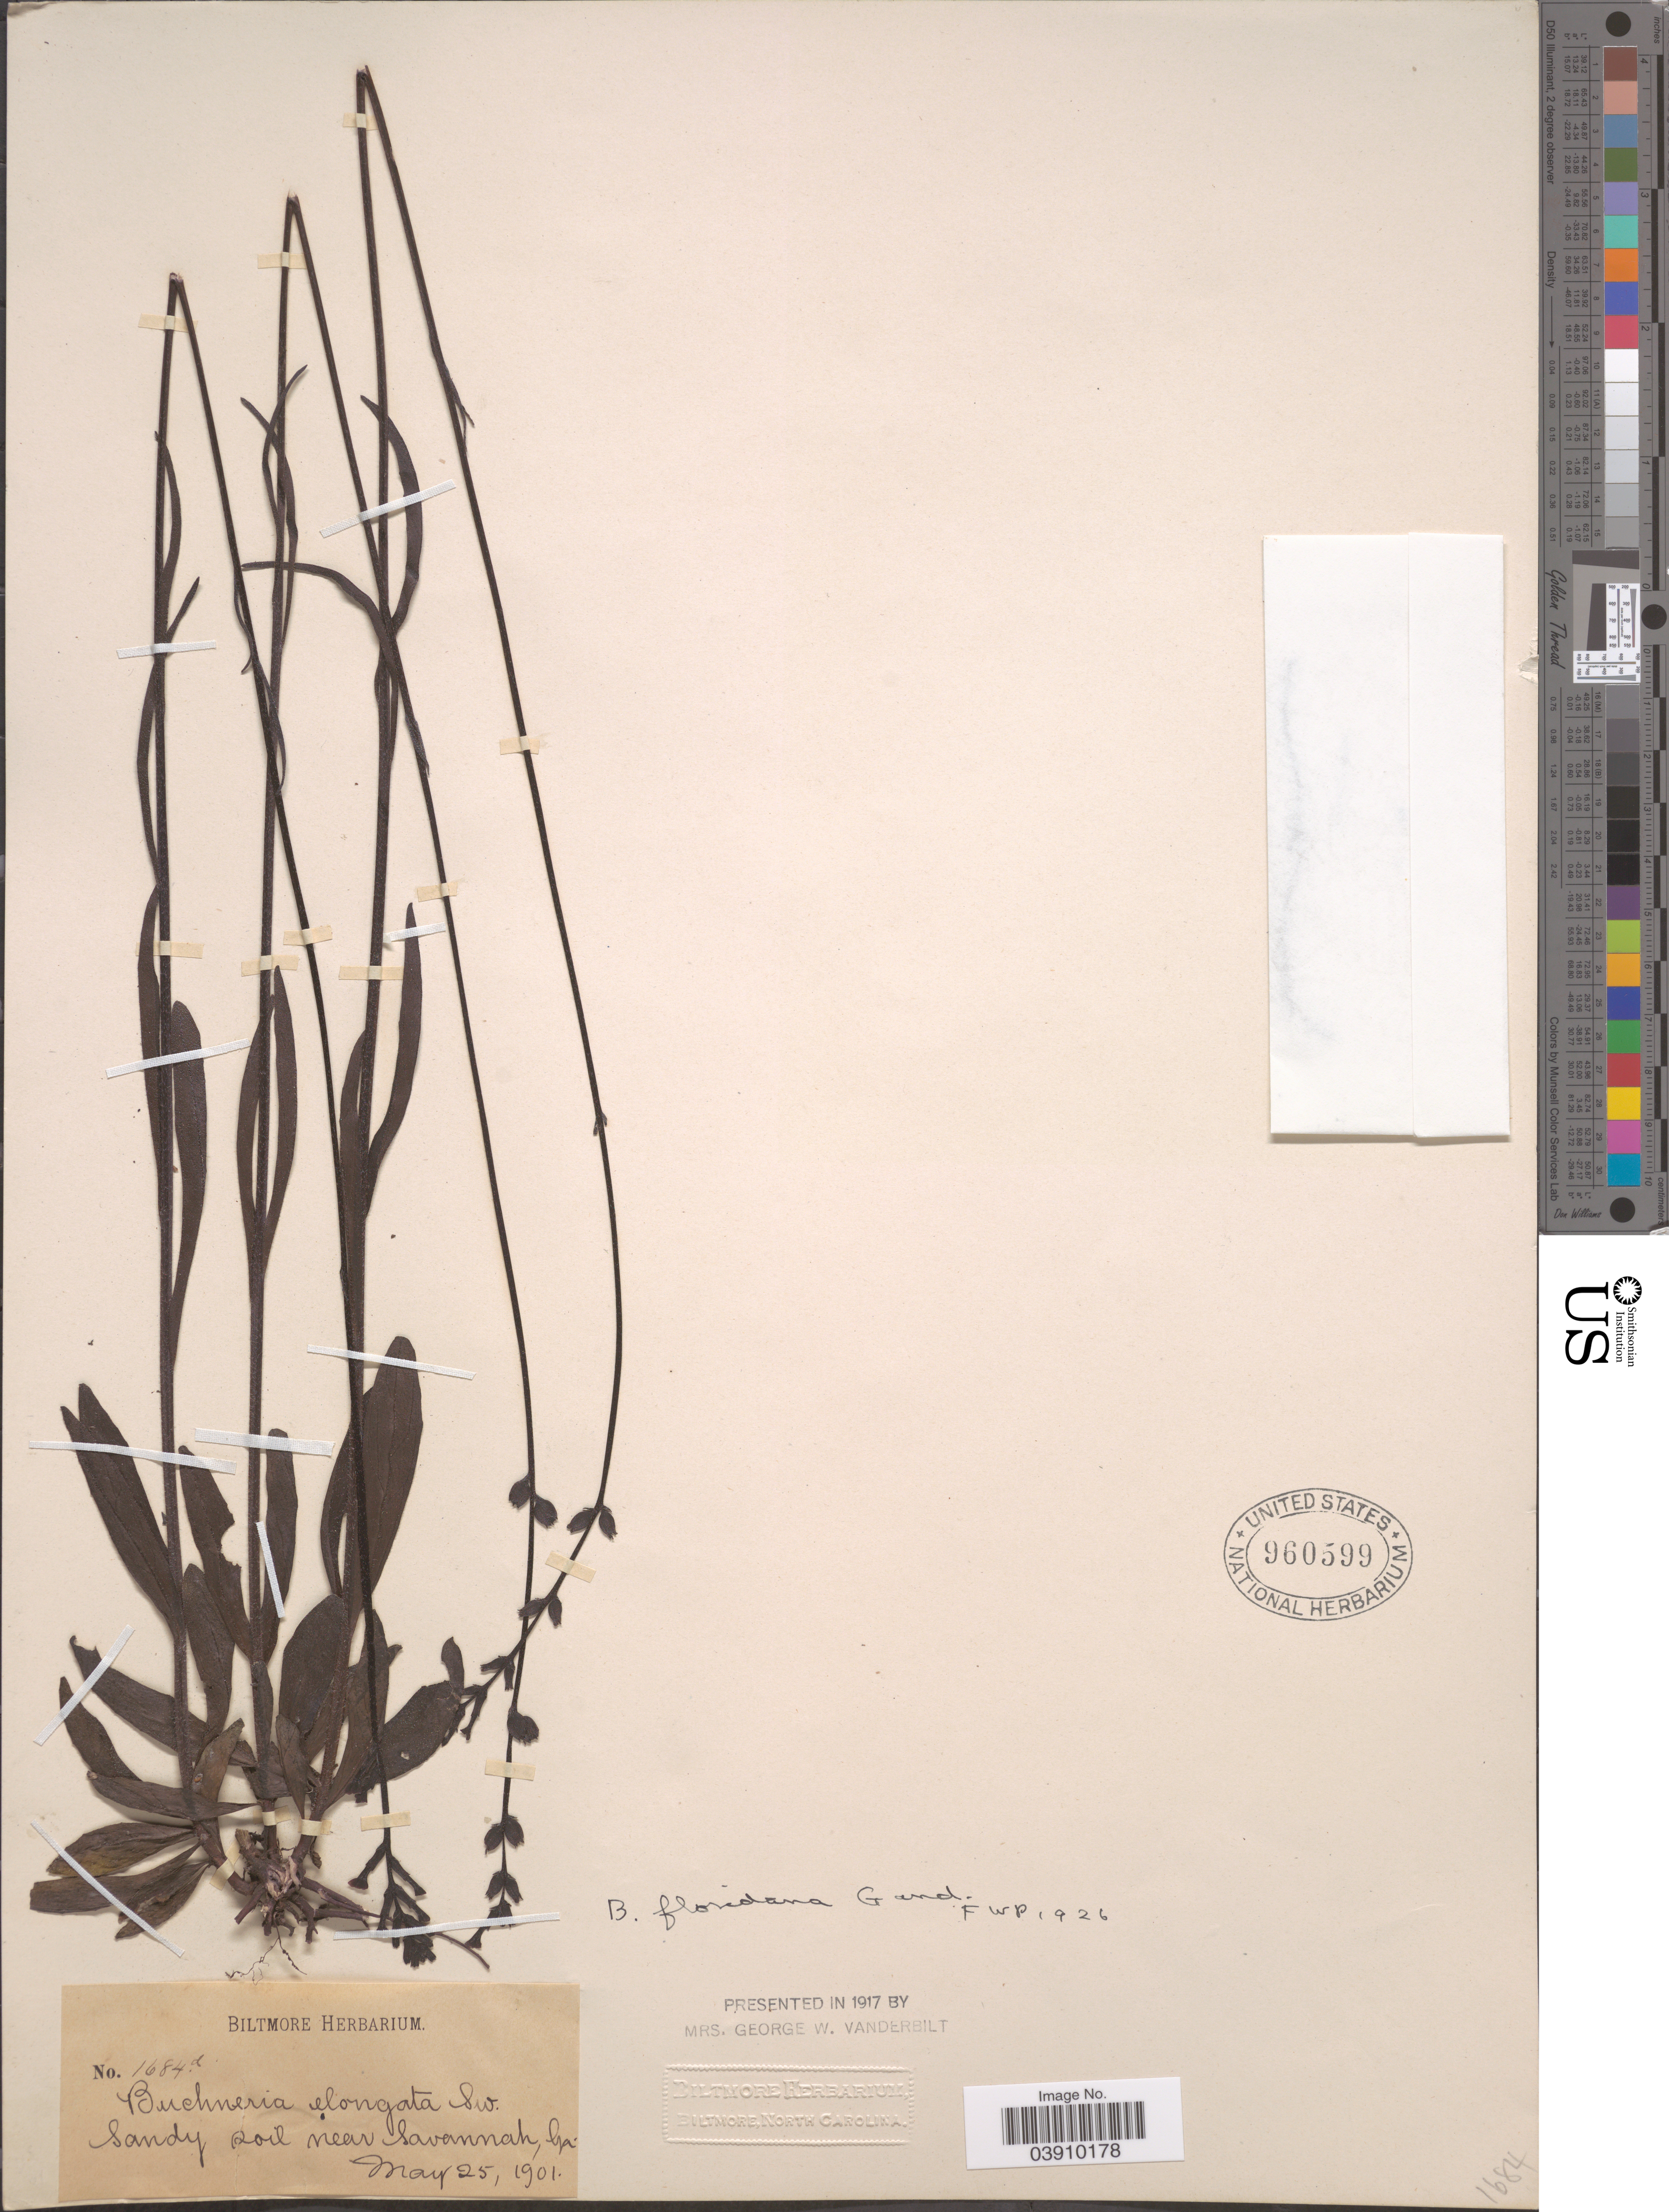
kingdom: Plantae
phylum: Tracheophyta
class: Magnoliopsida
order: Lamiales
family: Orobanchaceae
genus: Buchnera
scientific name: Buchnera floridana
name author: Gand.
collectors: ex herb. Biltmore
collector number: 1684d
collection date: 1901-05-25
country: United States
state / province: Georgia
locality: Sandy soil near Savannah.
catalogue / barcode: US 960599